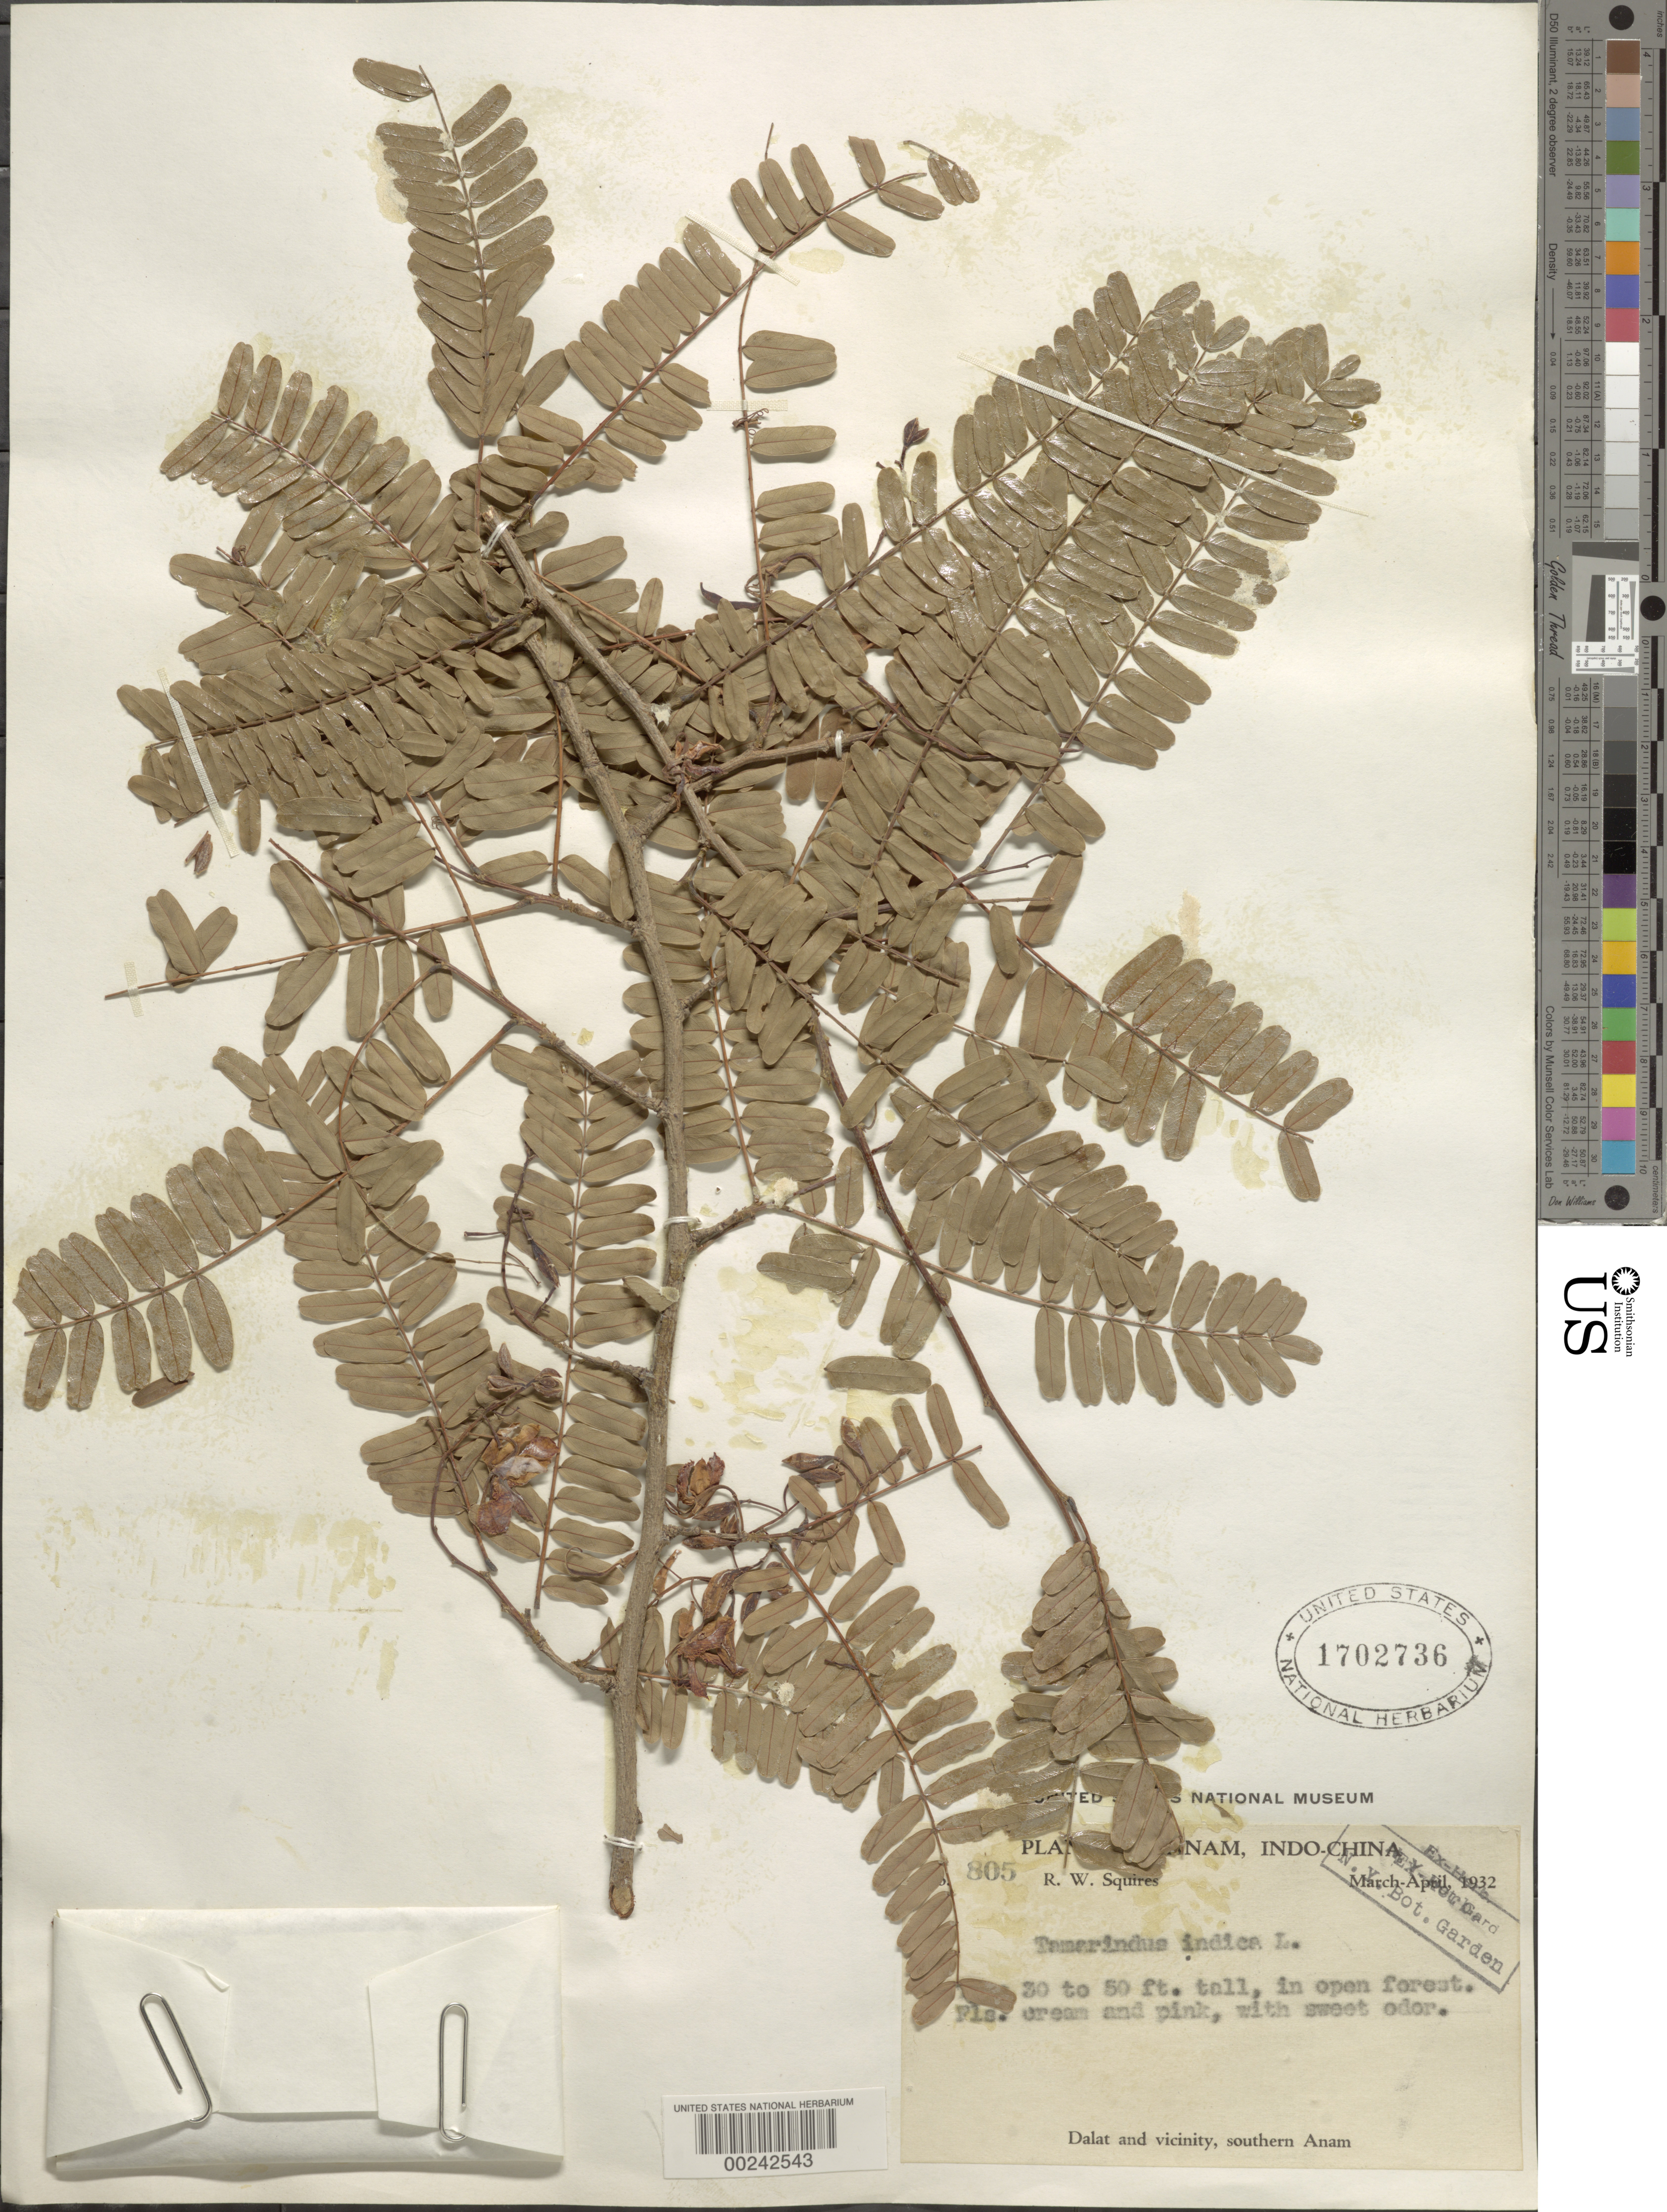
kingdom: Plantae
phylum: Tracheophyta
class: Magnoliopsida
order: Fabales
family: Fabaceae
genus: Tamarindus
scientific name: Tamarindus indica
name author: L.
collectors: R. Squires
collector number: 805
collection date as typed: Mar 1932 to -- Apr 1932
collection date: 1932-03/1932-04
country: Vietnam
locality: Dalat and vicinity, southern vietnam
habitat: In open forest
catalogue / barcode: US 1702736